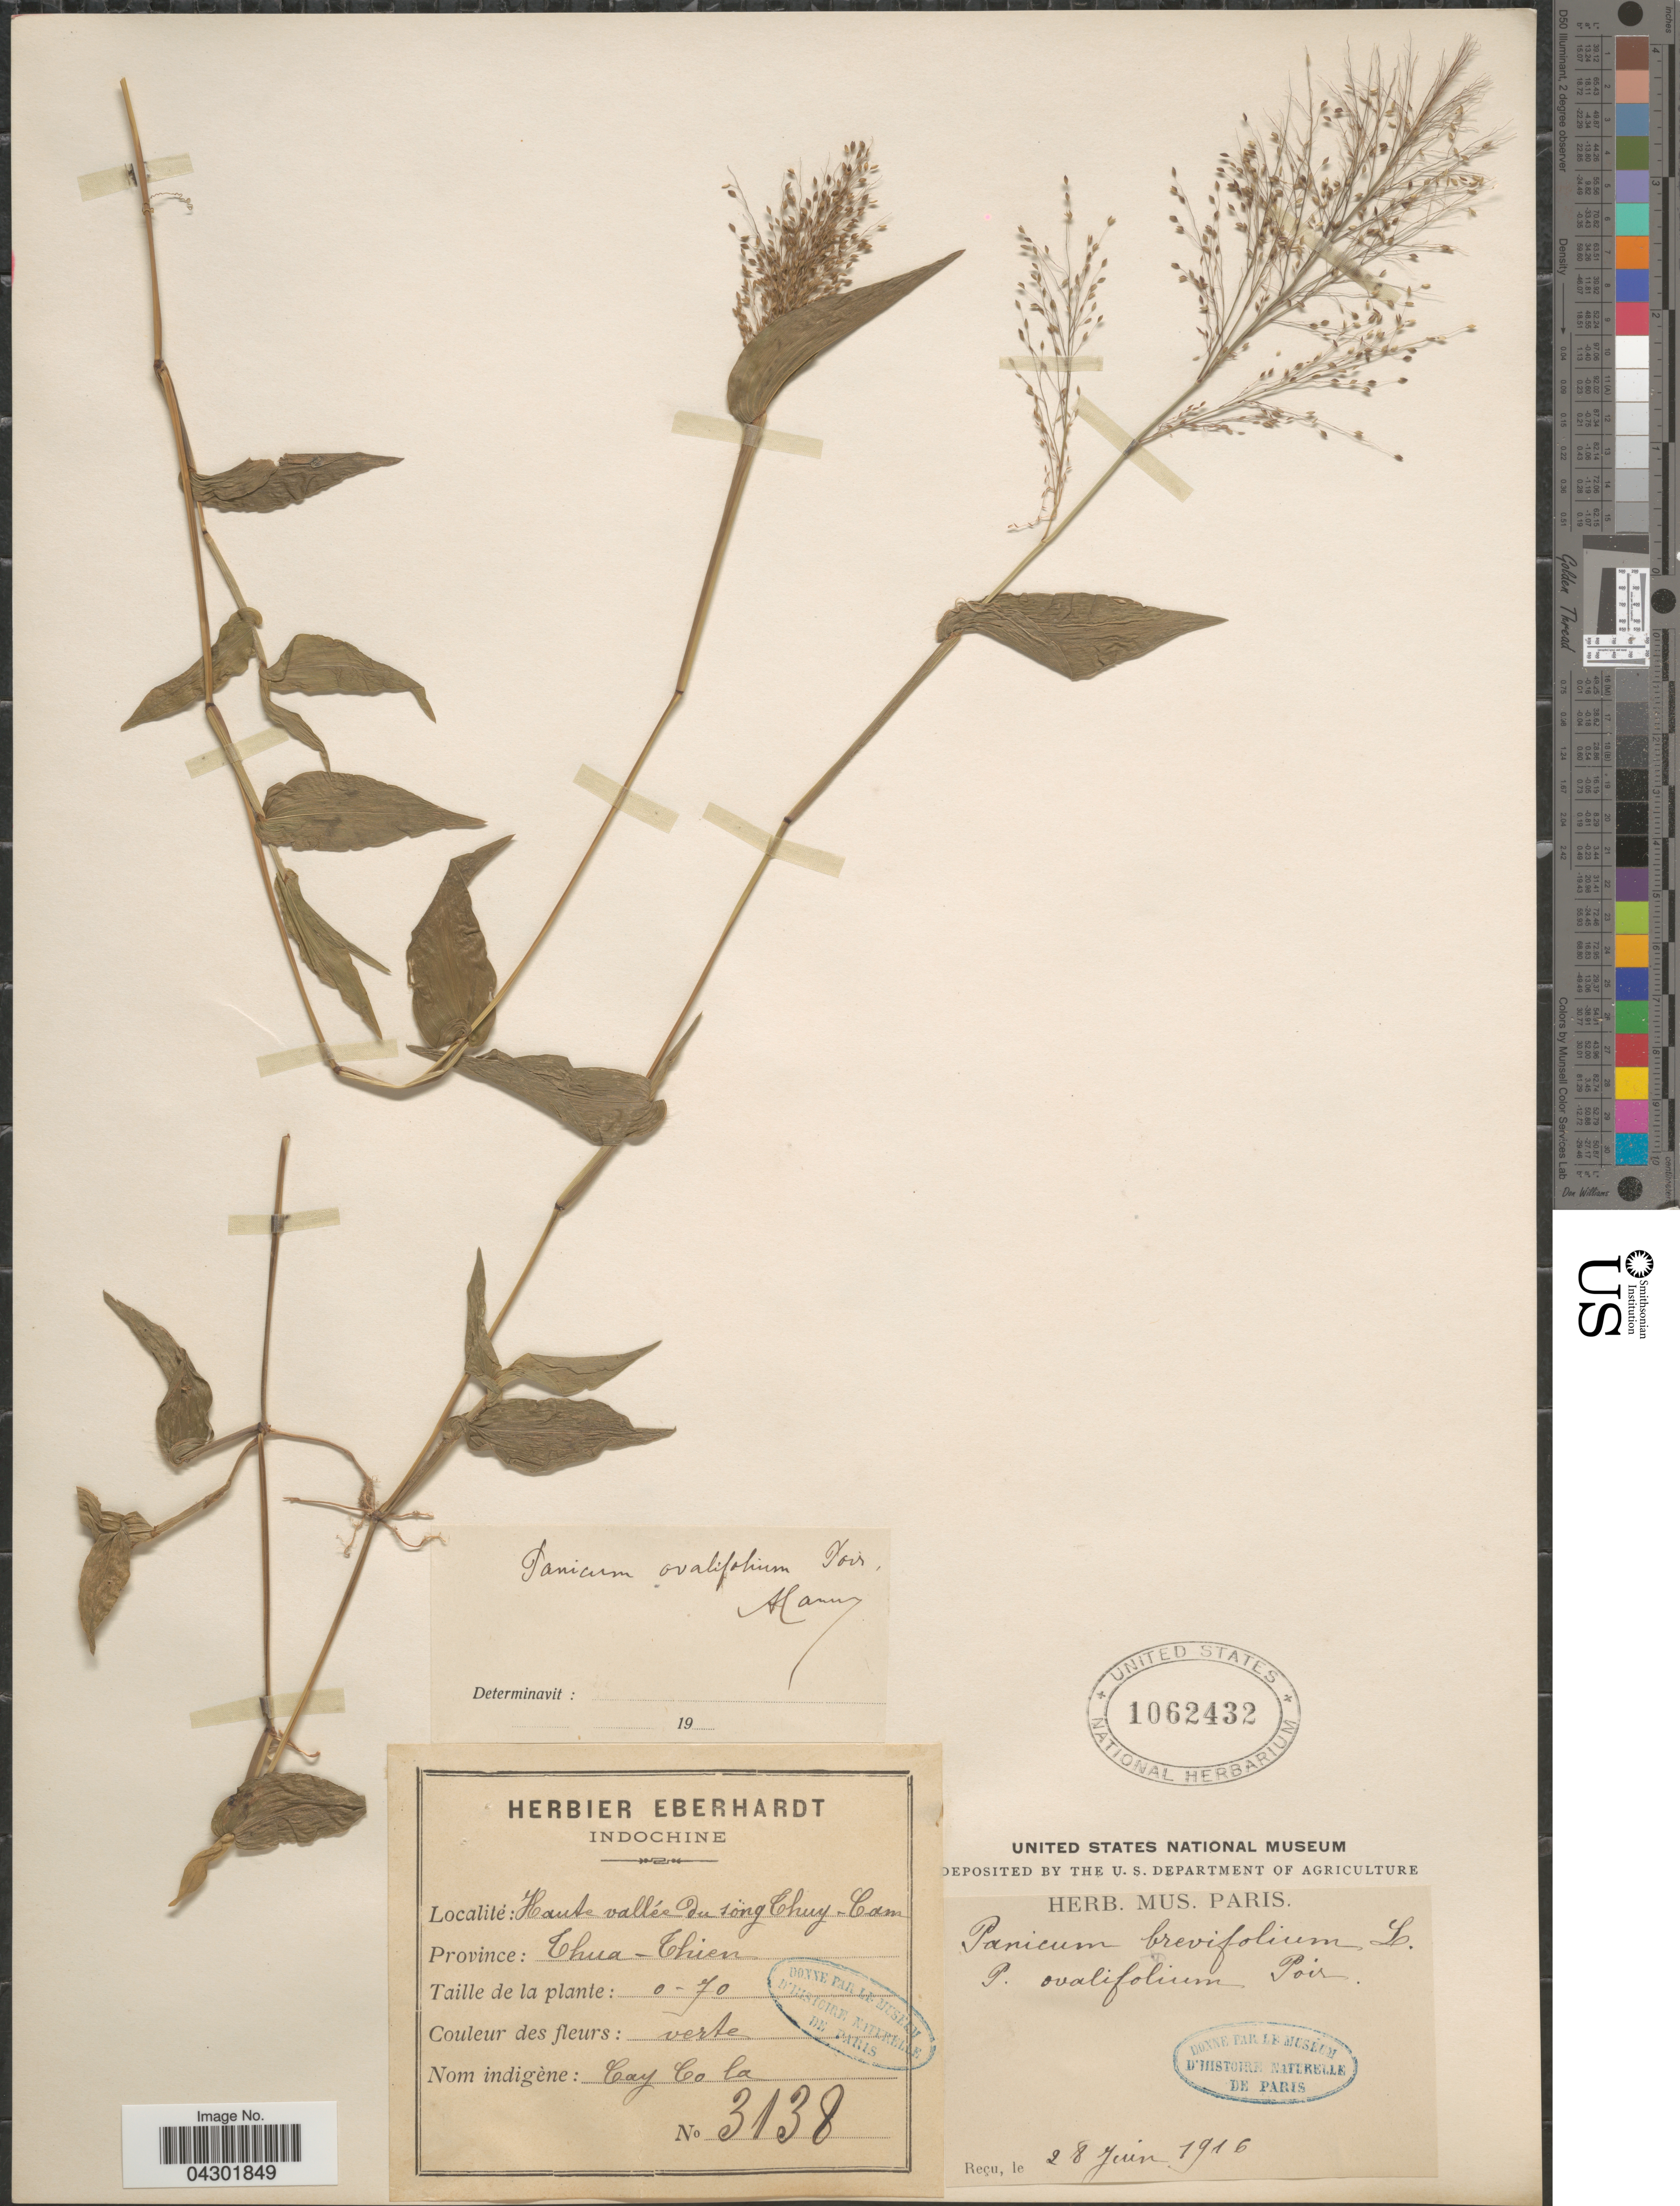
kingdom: Plantae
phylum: Tracheophyta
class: Liliopsida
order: Poales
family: Poaceae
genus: Panicum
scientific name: Panicum brevifolium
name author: L.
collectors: ex herb. Eberhardt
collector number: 3138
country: Vietnam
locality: Indochine. Haute vallée du söng Chuy-Cam. Province: Chua Chien.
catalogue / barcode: US 1062432